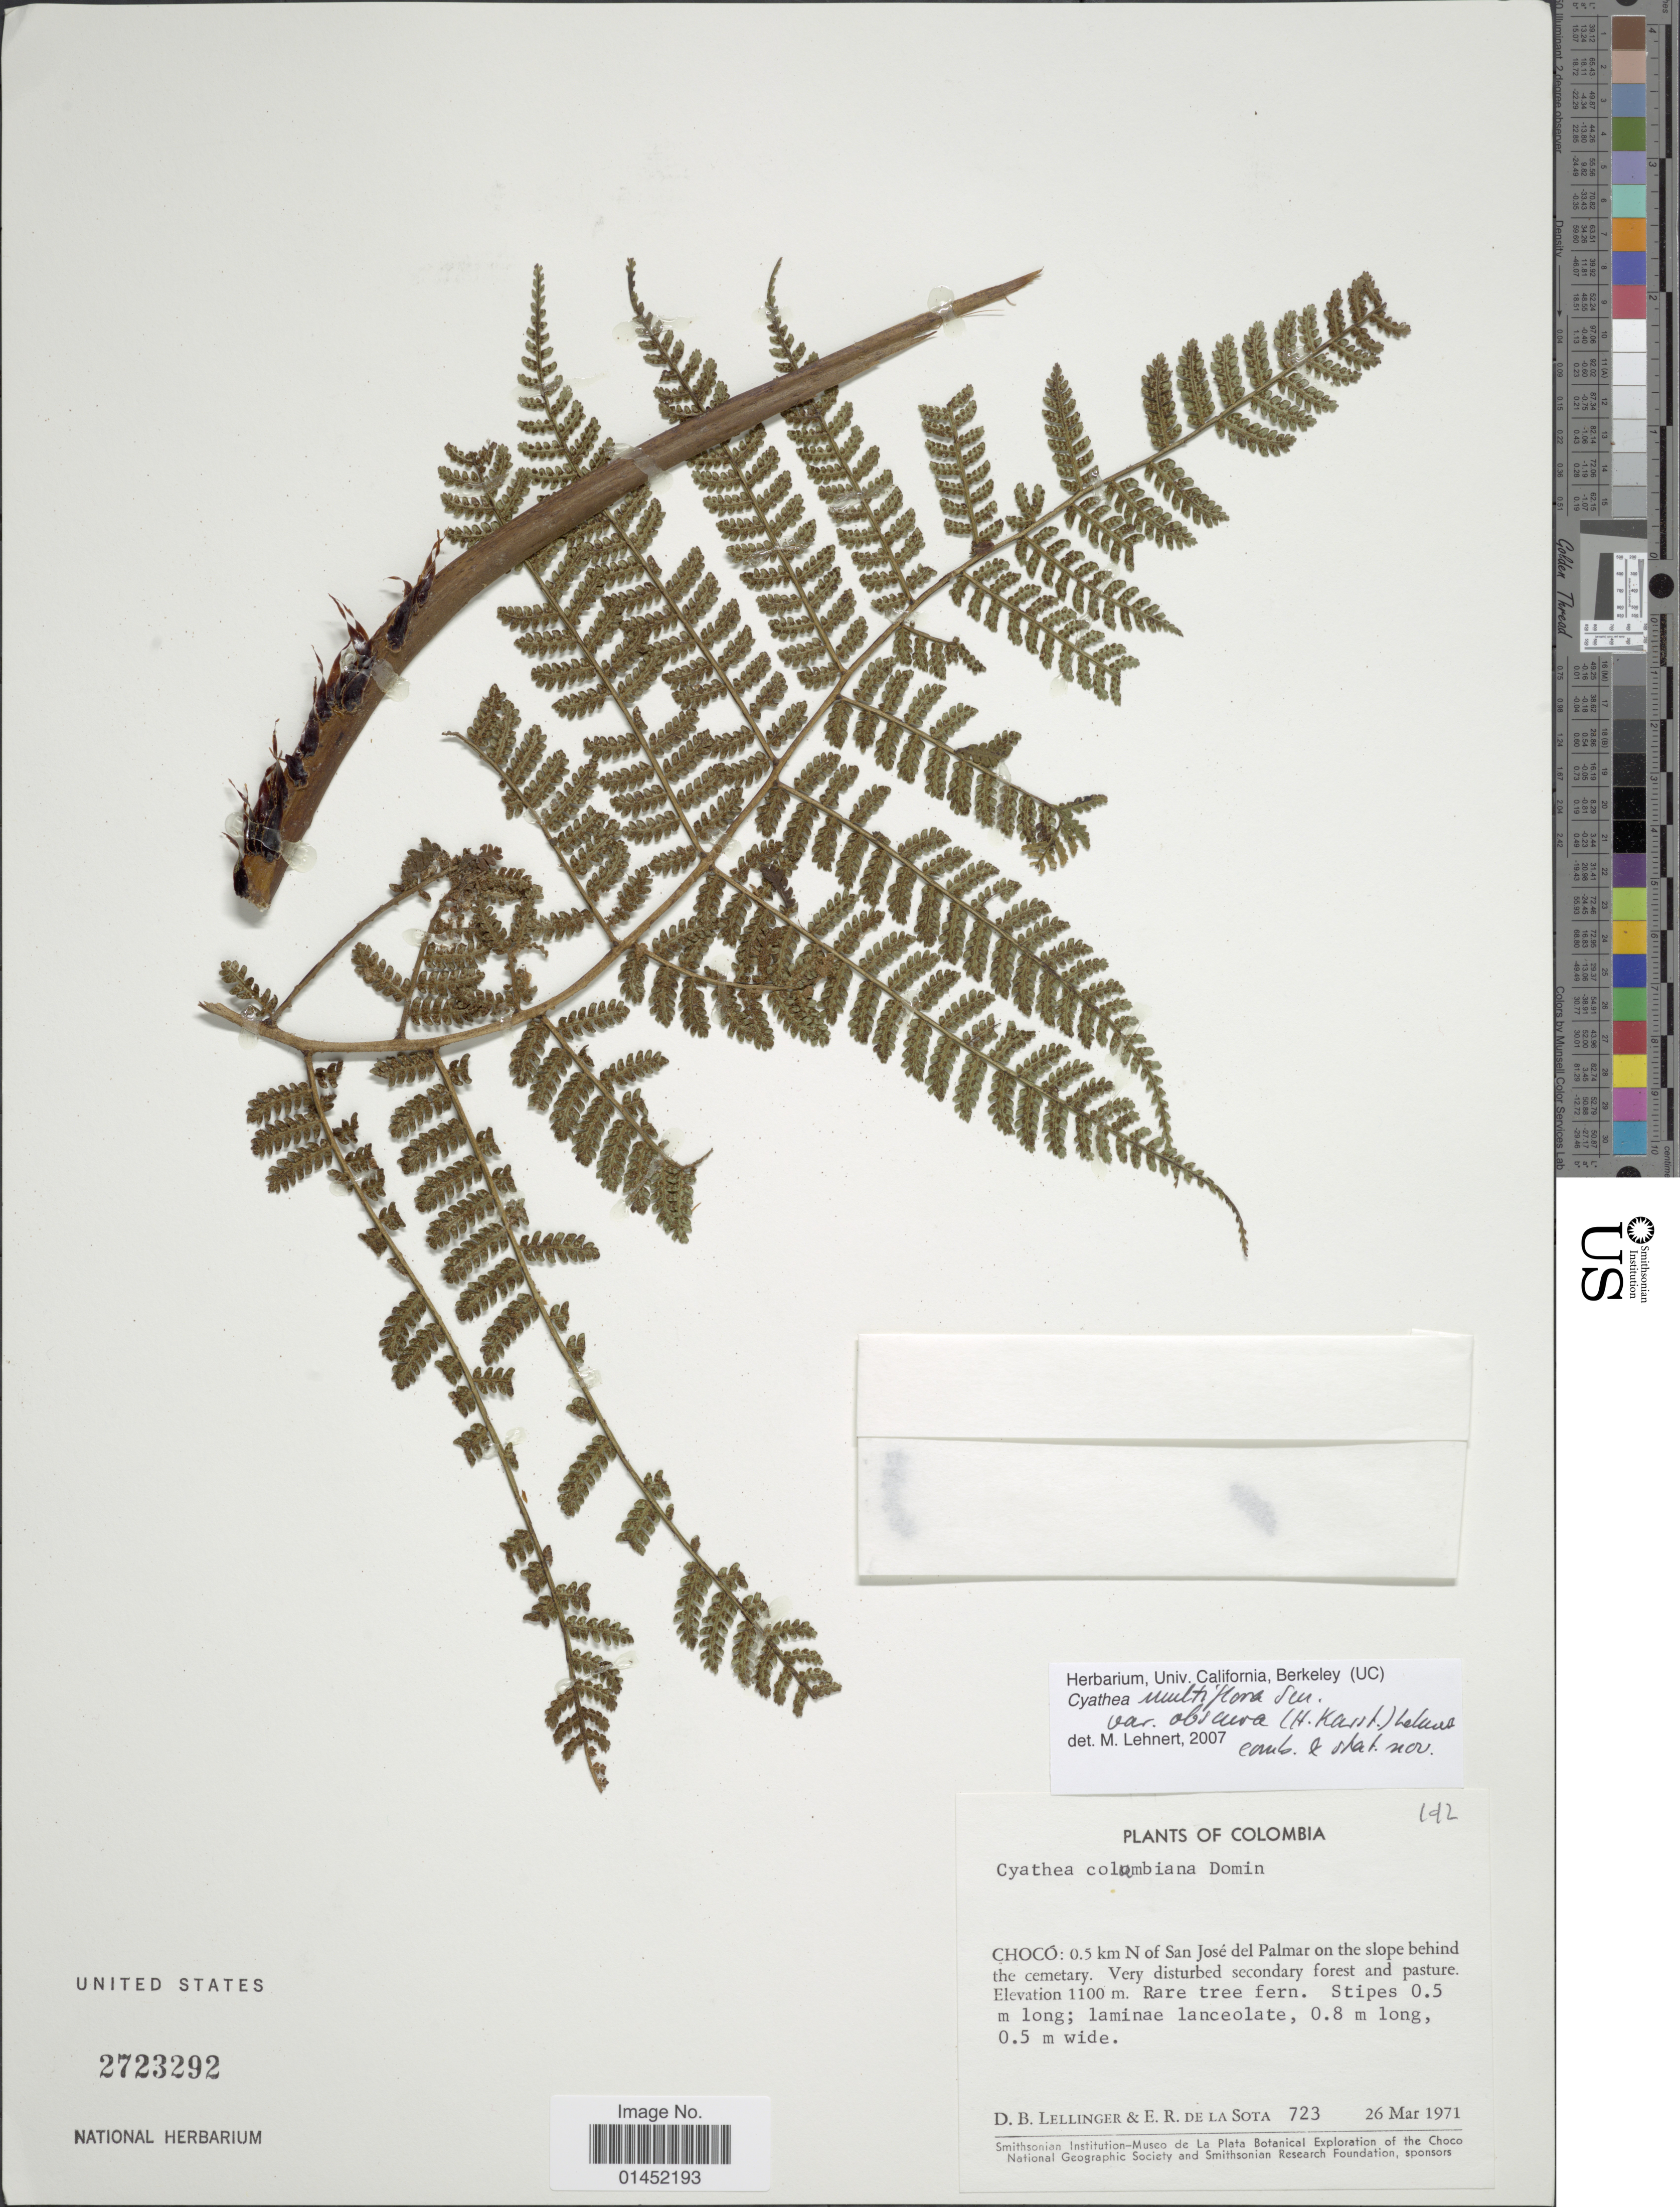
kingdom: Plantae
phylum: Tracheophyta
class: Polypodiopsida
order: Cyatheales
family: Cyatheaceae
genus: Cyathea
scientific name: Cyathea multiflora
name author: Sm.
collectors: D. B. Lellinger & E. R. de la Sota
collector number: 723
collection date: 1971-03-26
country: Colombia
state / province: Chocó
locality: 0.5 km N of San José del Palmar on the slope behind the cemetary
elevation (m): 1100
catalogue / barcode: US 2723292